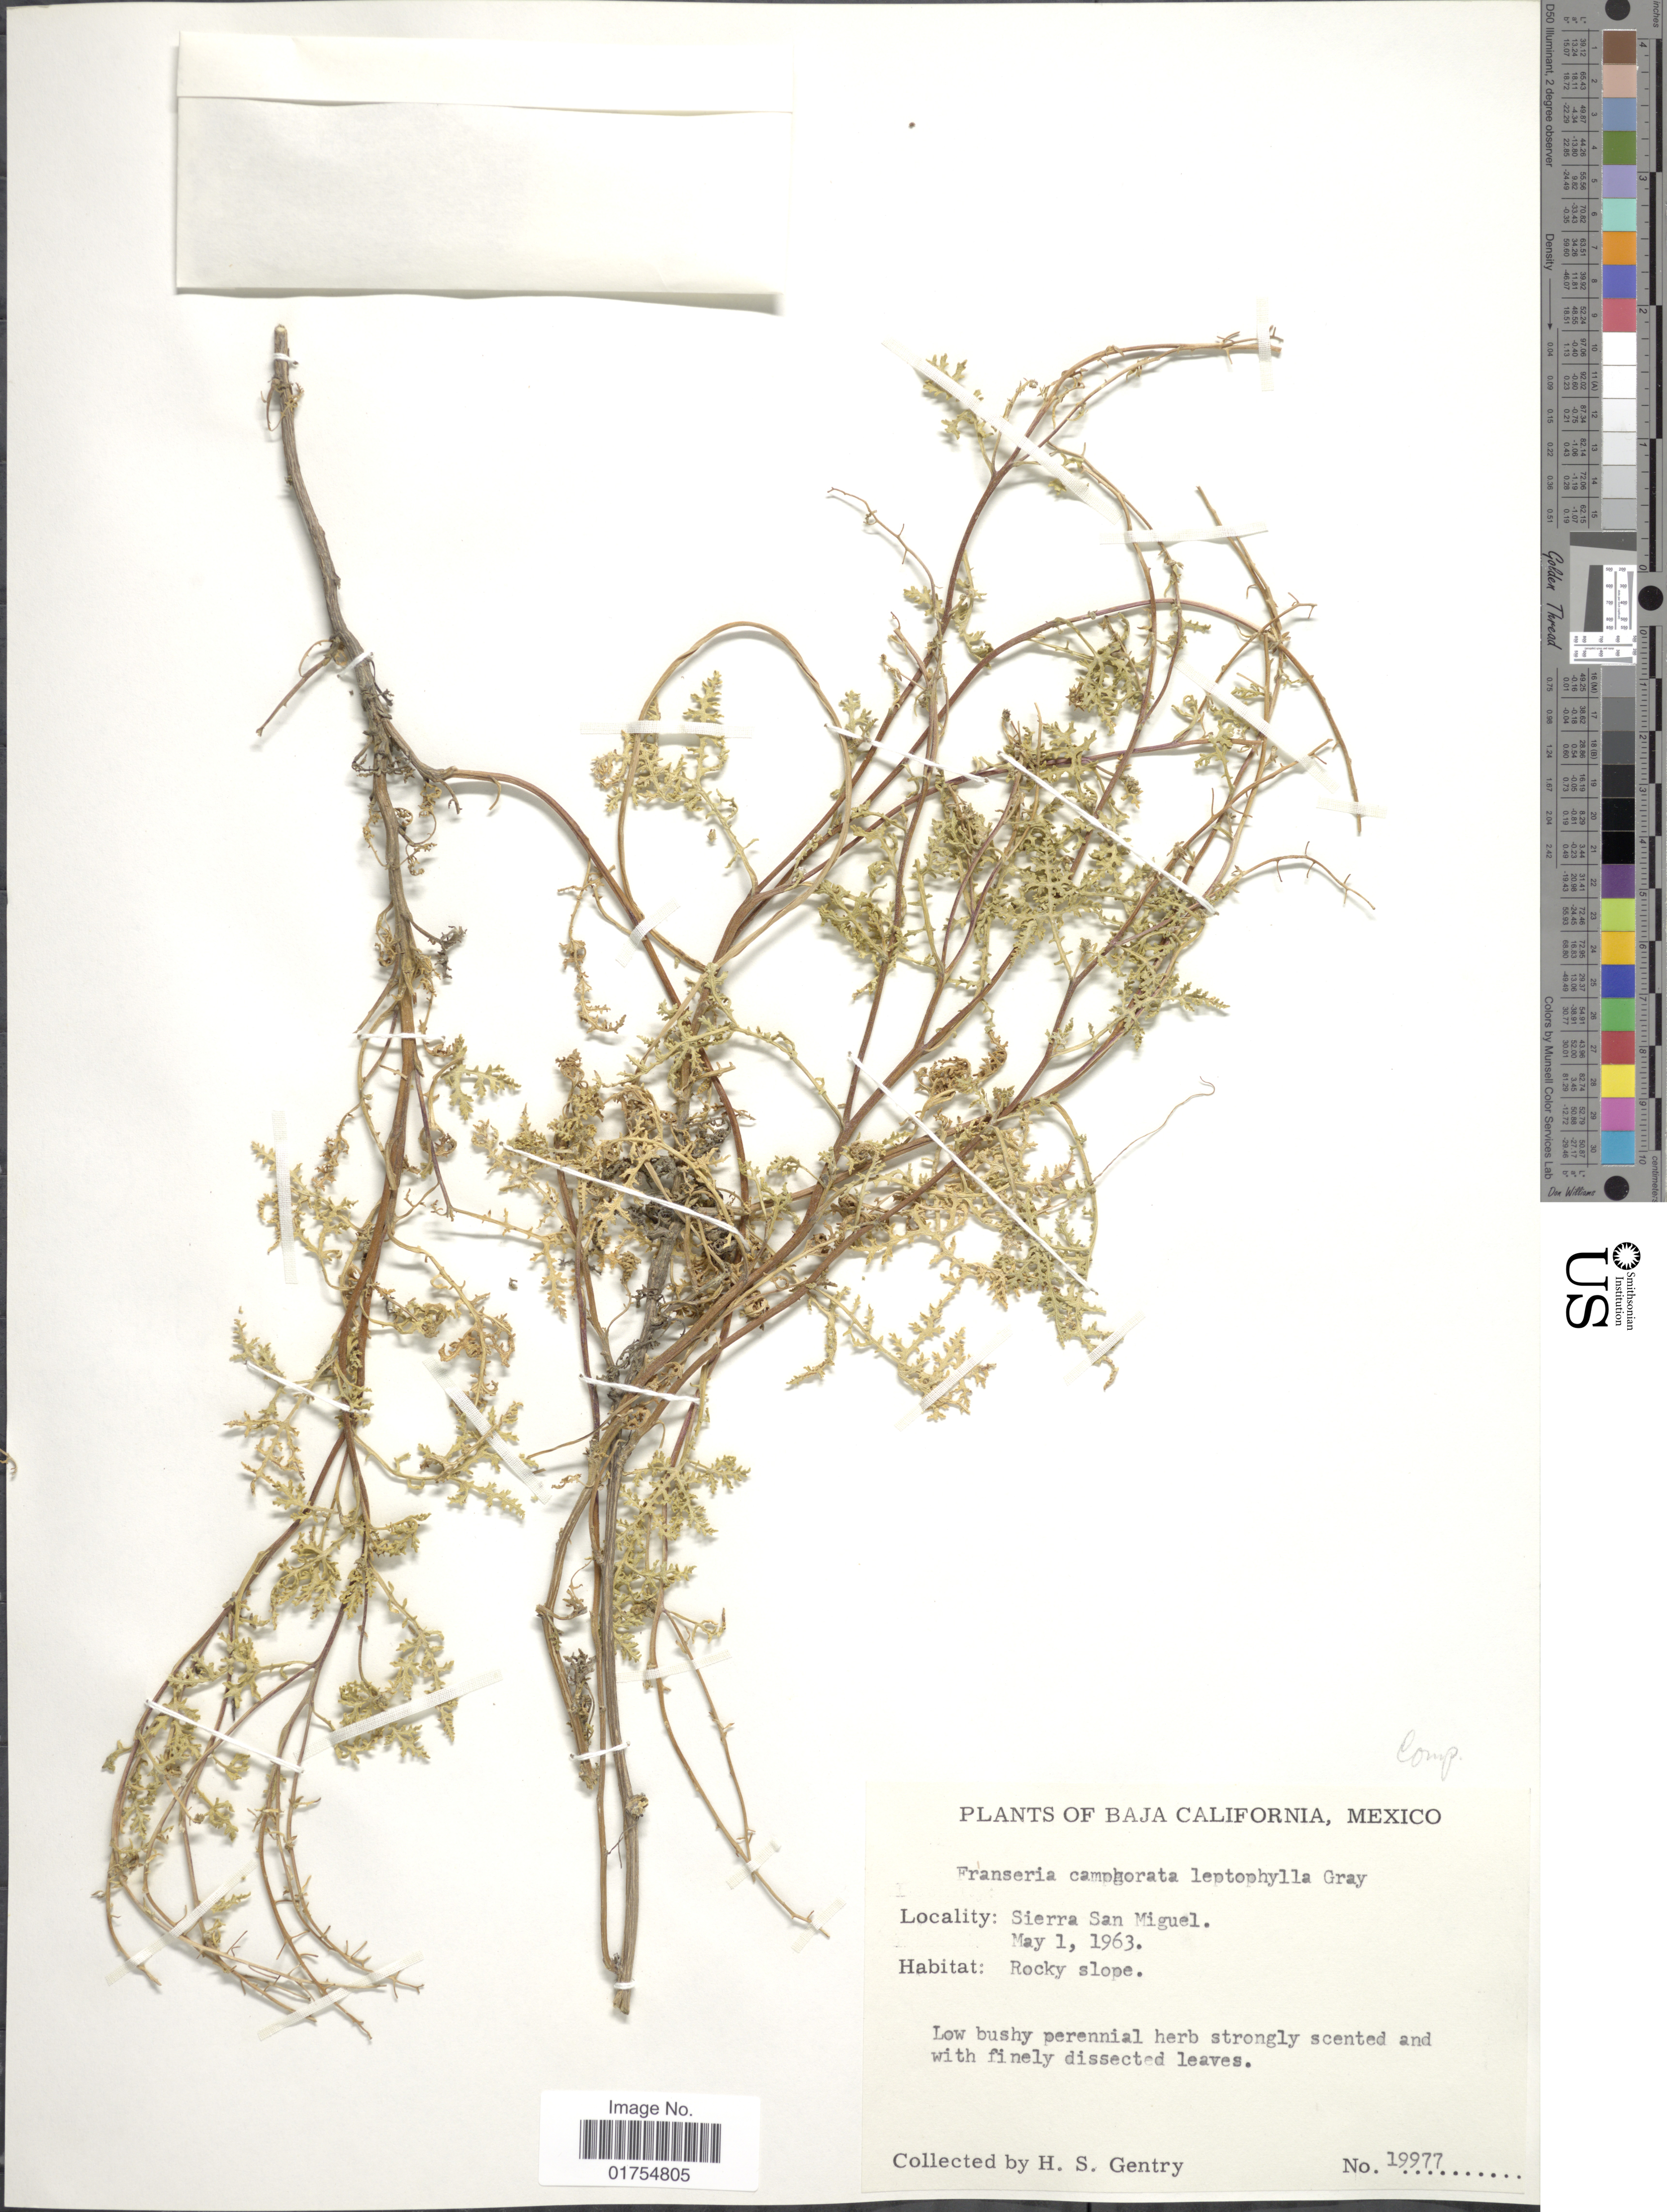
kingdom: Plantae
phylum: Tracheophyta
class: Magnoliopsida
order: Asterales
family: Asteraceae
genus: Franseria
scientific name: Franseria camphorata var. leptophylla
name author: A. Gray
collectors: H. S. Gentry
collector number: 19977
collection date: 1963-05-01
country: Mexico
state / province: Baja California Norte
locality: Sierra San Miguel